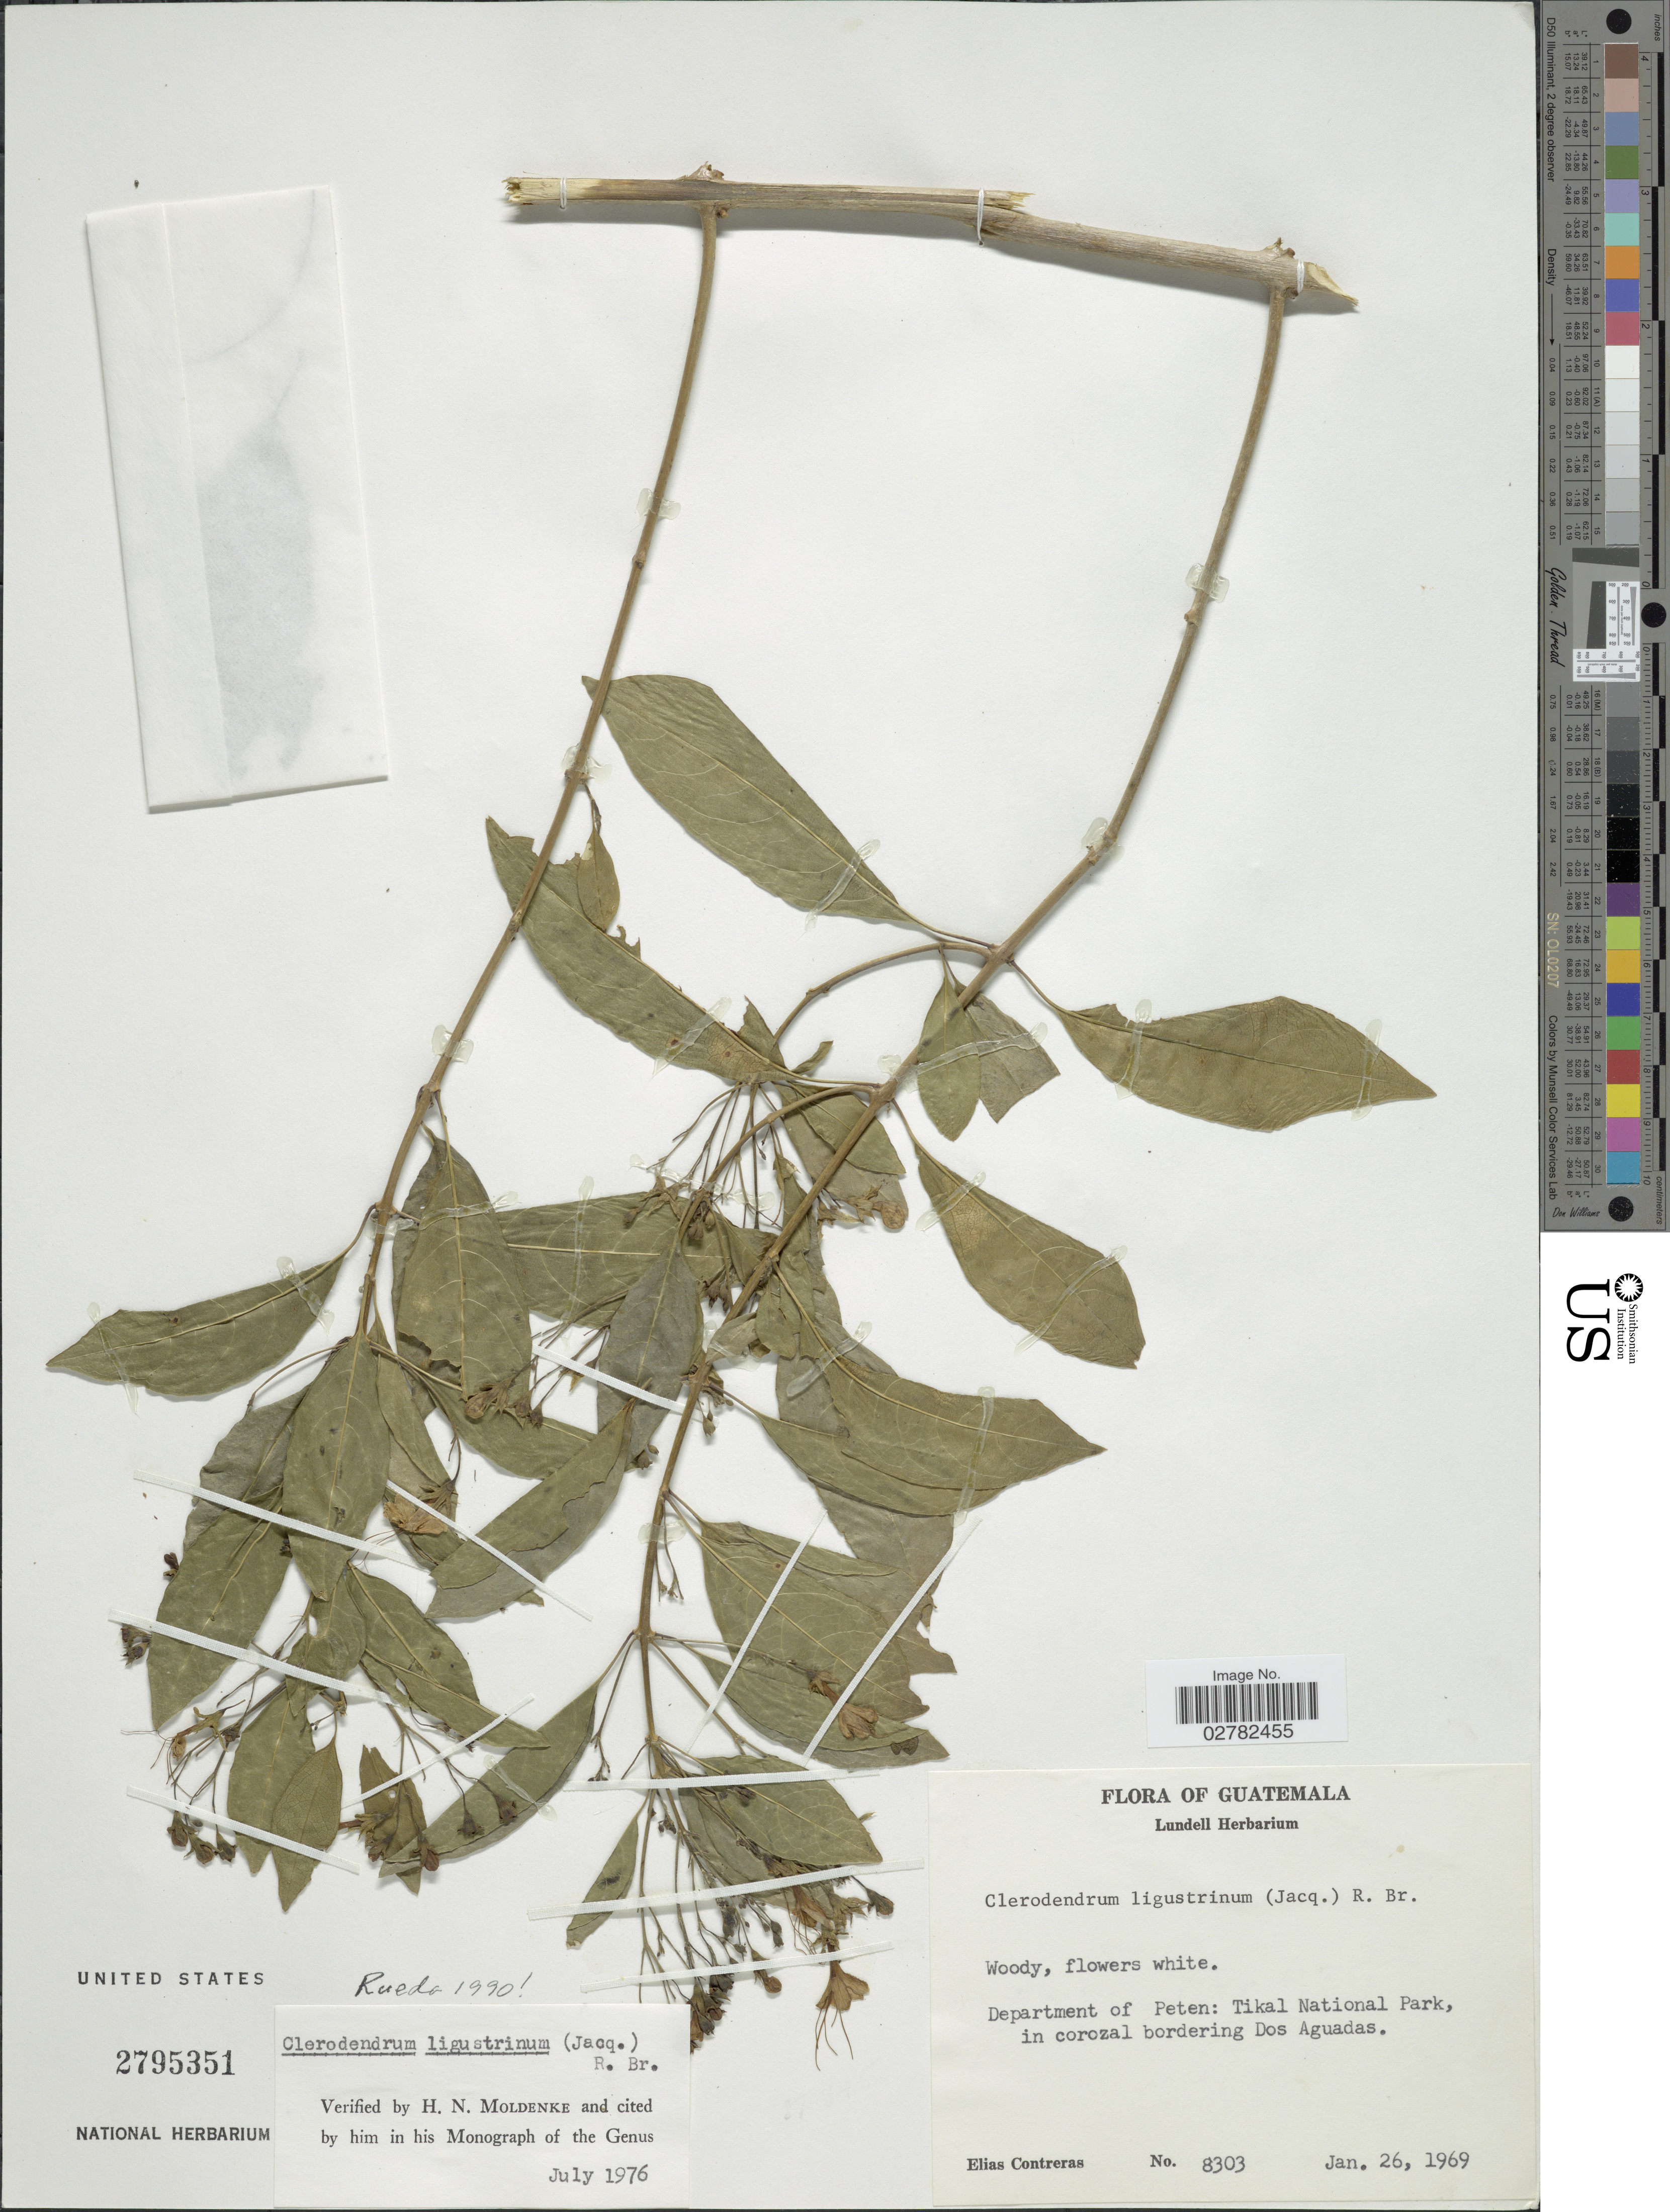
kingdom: Plantae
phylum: Tracheophyta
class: Magnoliopsida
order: Lamiales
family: Lamiaceae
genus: Clerodendrum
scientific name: Clerodendrum ligustrinum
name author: (Jacq.) R. Br.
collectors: E. Contreras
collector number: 8303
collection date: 1969-01-26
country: Guatemala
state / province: El Petén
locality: Department of Peten: Tikal National Park, in corozal bordering Dos Aguadas.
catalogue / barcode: US 2795351